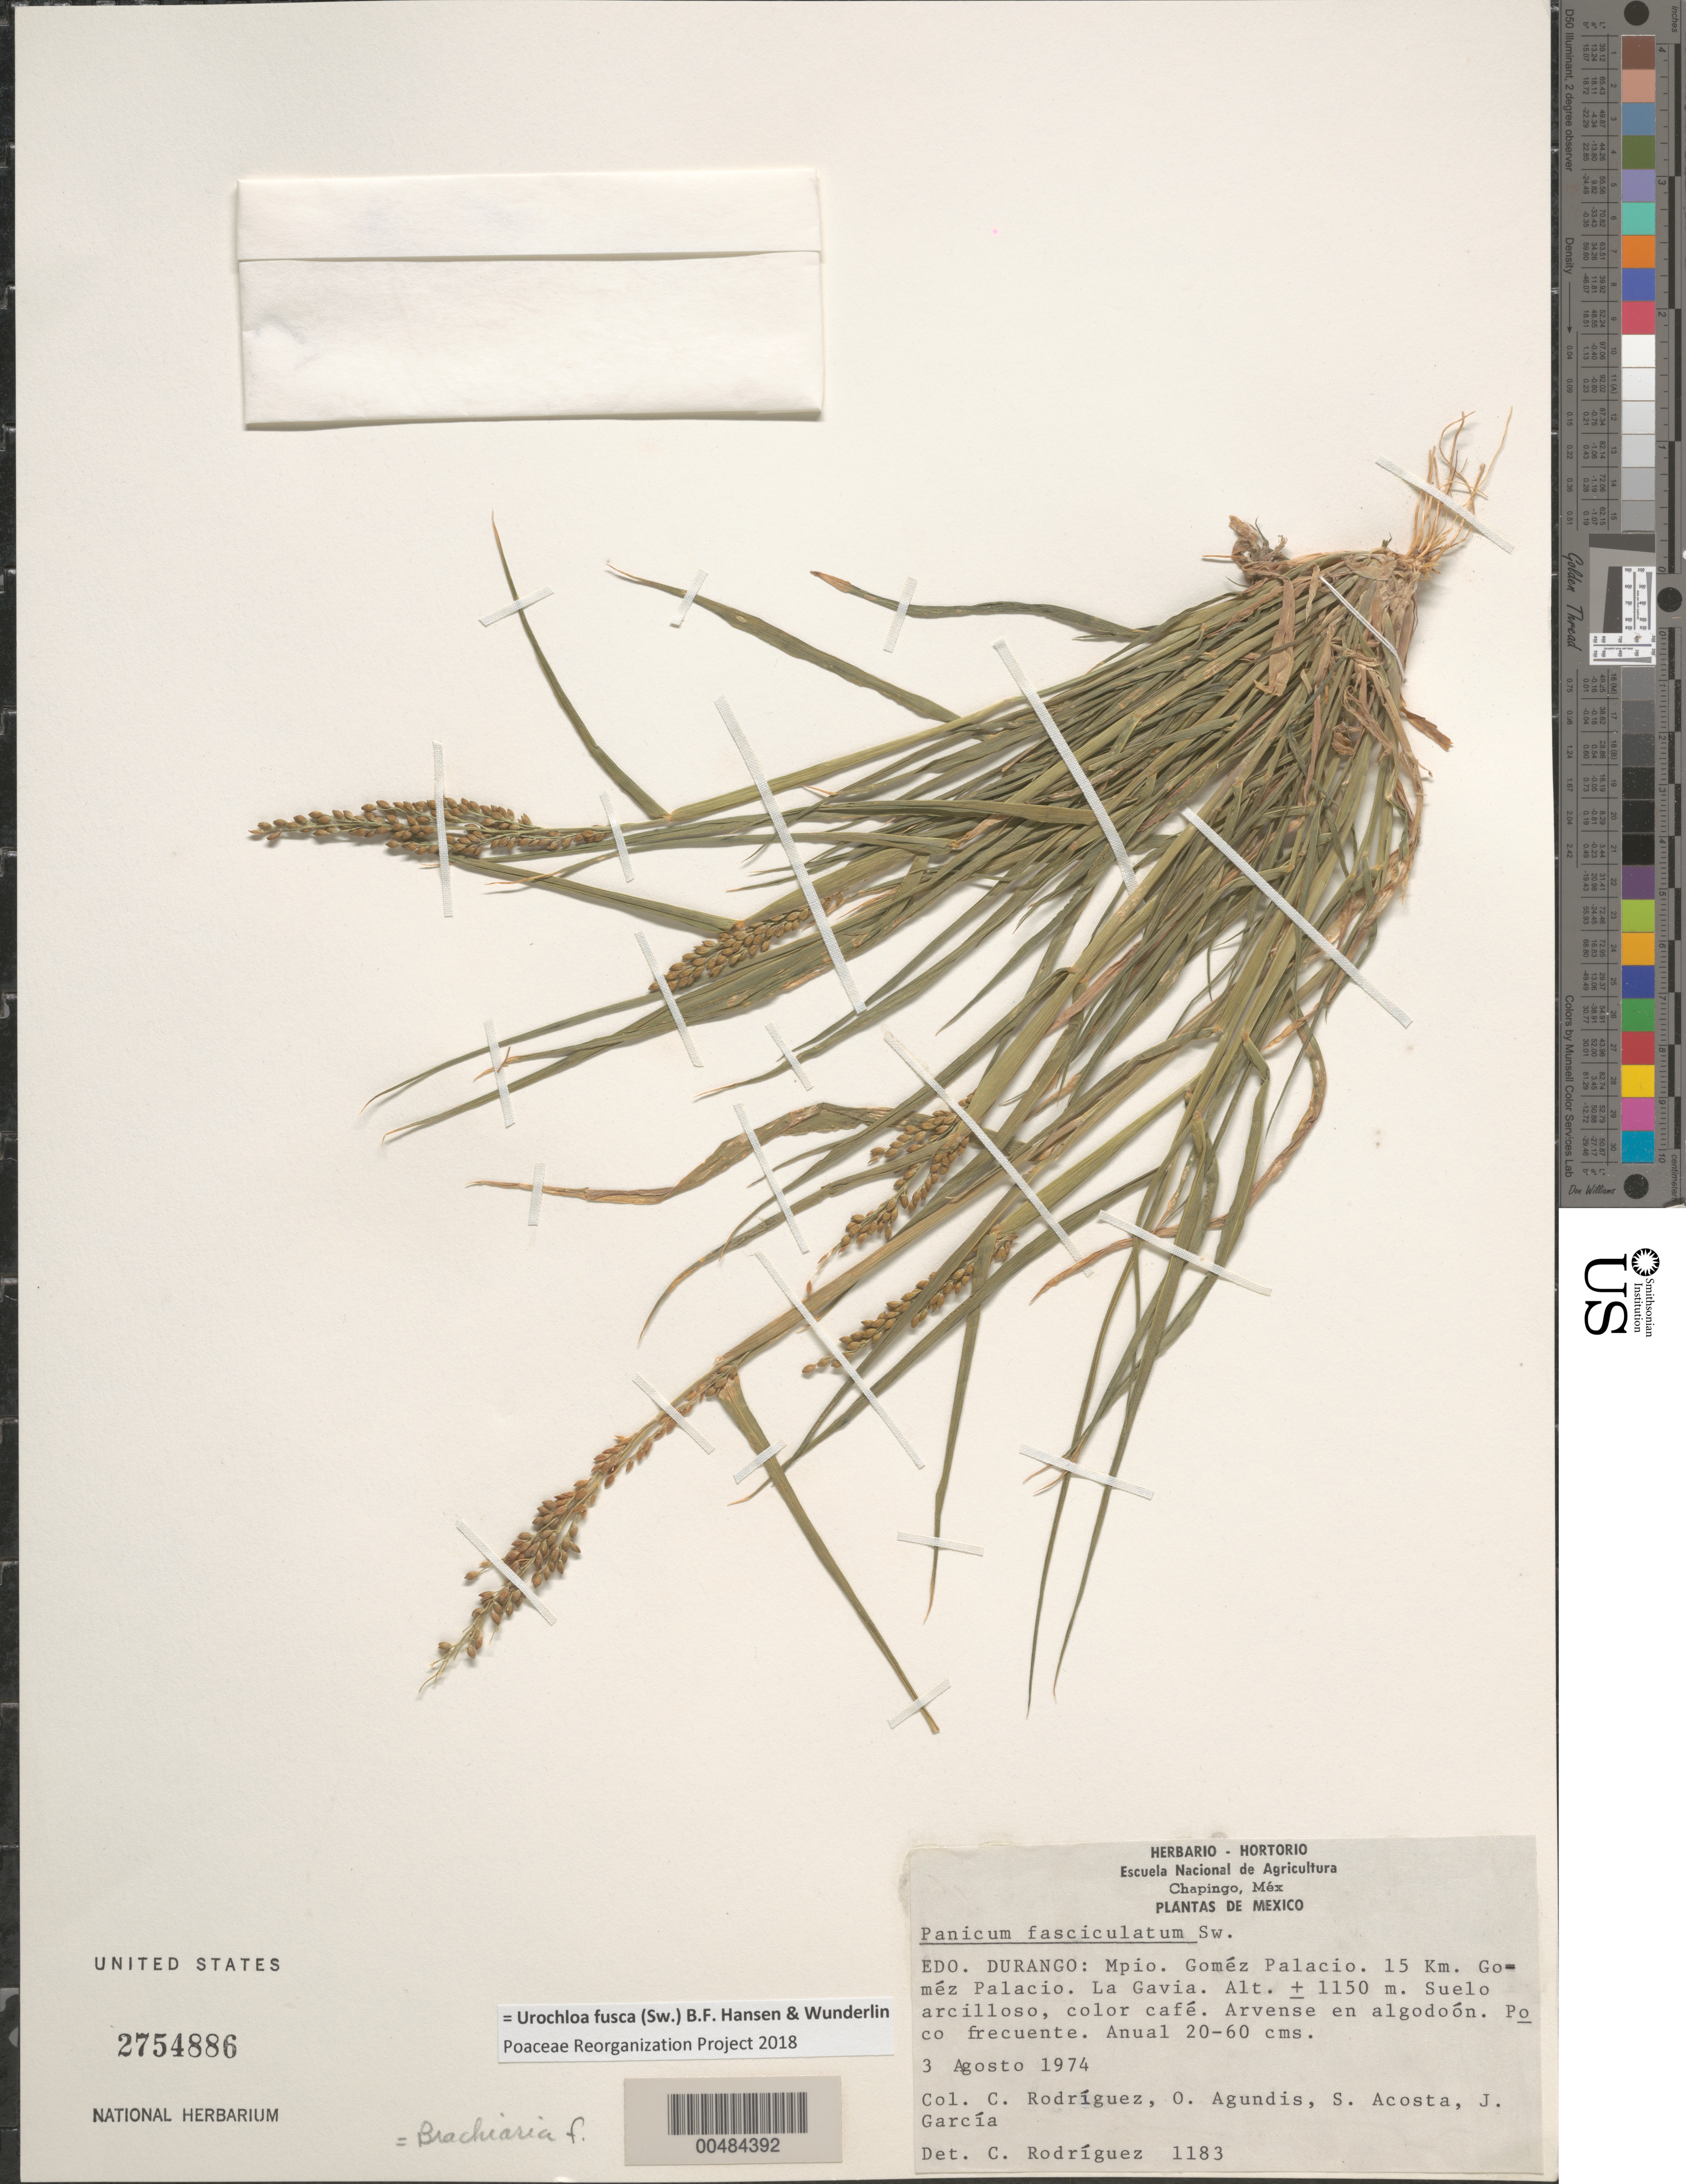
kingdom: Plantae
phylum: Tracheophyta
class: Liliopsida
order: Poales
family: Poaceae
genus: Brachiaria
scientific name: Brachiaria fasciculata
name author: (Sw.) Parodi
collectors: C. Rodríguez, O. Agundis, S. Acosta Castellanos & J. García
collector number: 1183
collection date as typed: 3 Aug 1974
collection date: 1974-08-03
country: Mexico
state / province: Durango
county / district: Goméz Palacio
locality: Goméz Palacio, La Gavia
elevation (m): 1150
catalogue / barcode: US 2754886